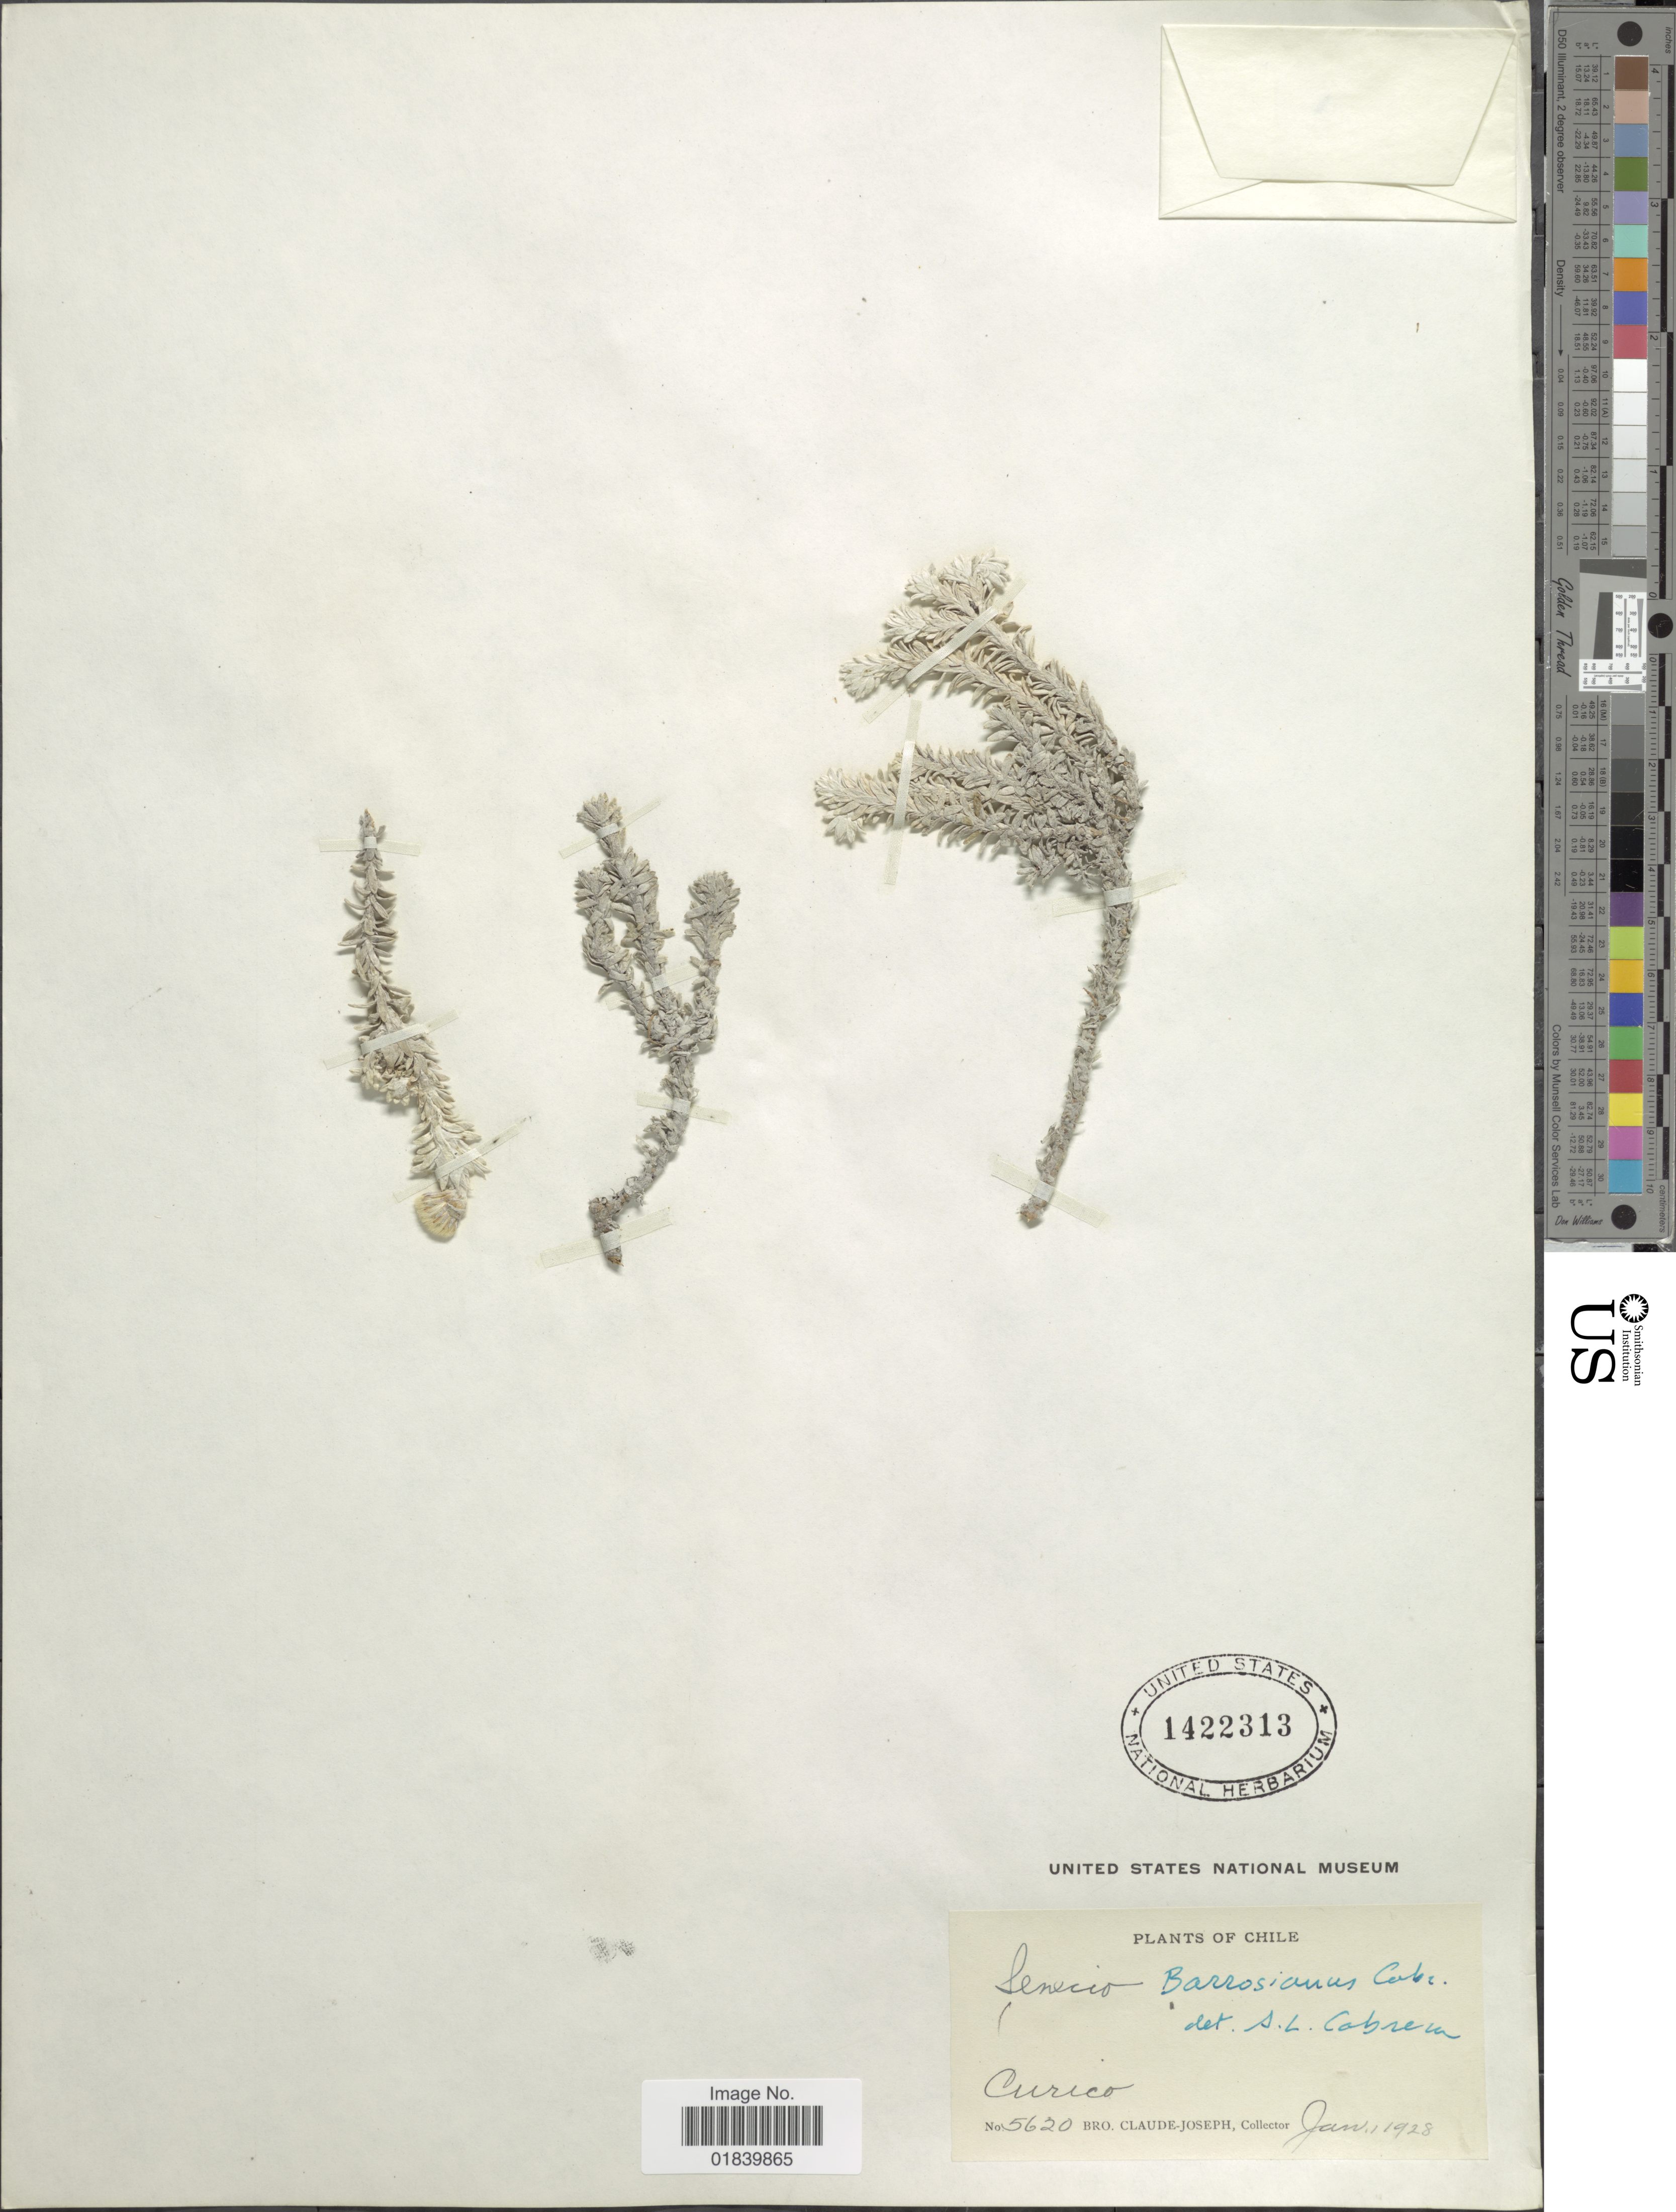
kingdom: Plantae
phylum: Tracheophyta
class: Magnoliopsida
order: Asterales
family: Asteraceae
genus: Senecio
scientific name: Senecio barrosianus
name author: Cabrera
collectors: Bro. Claude-Joseph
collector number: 5620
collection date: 1928-01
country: Chile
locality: Curico. Chile.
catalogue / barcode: US 1422313